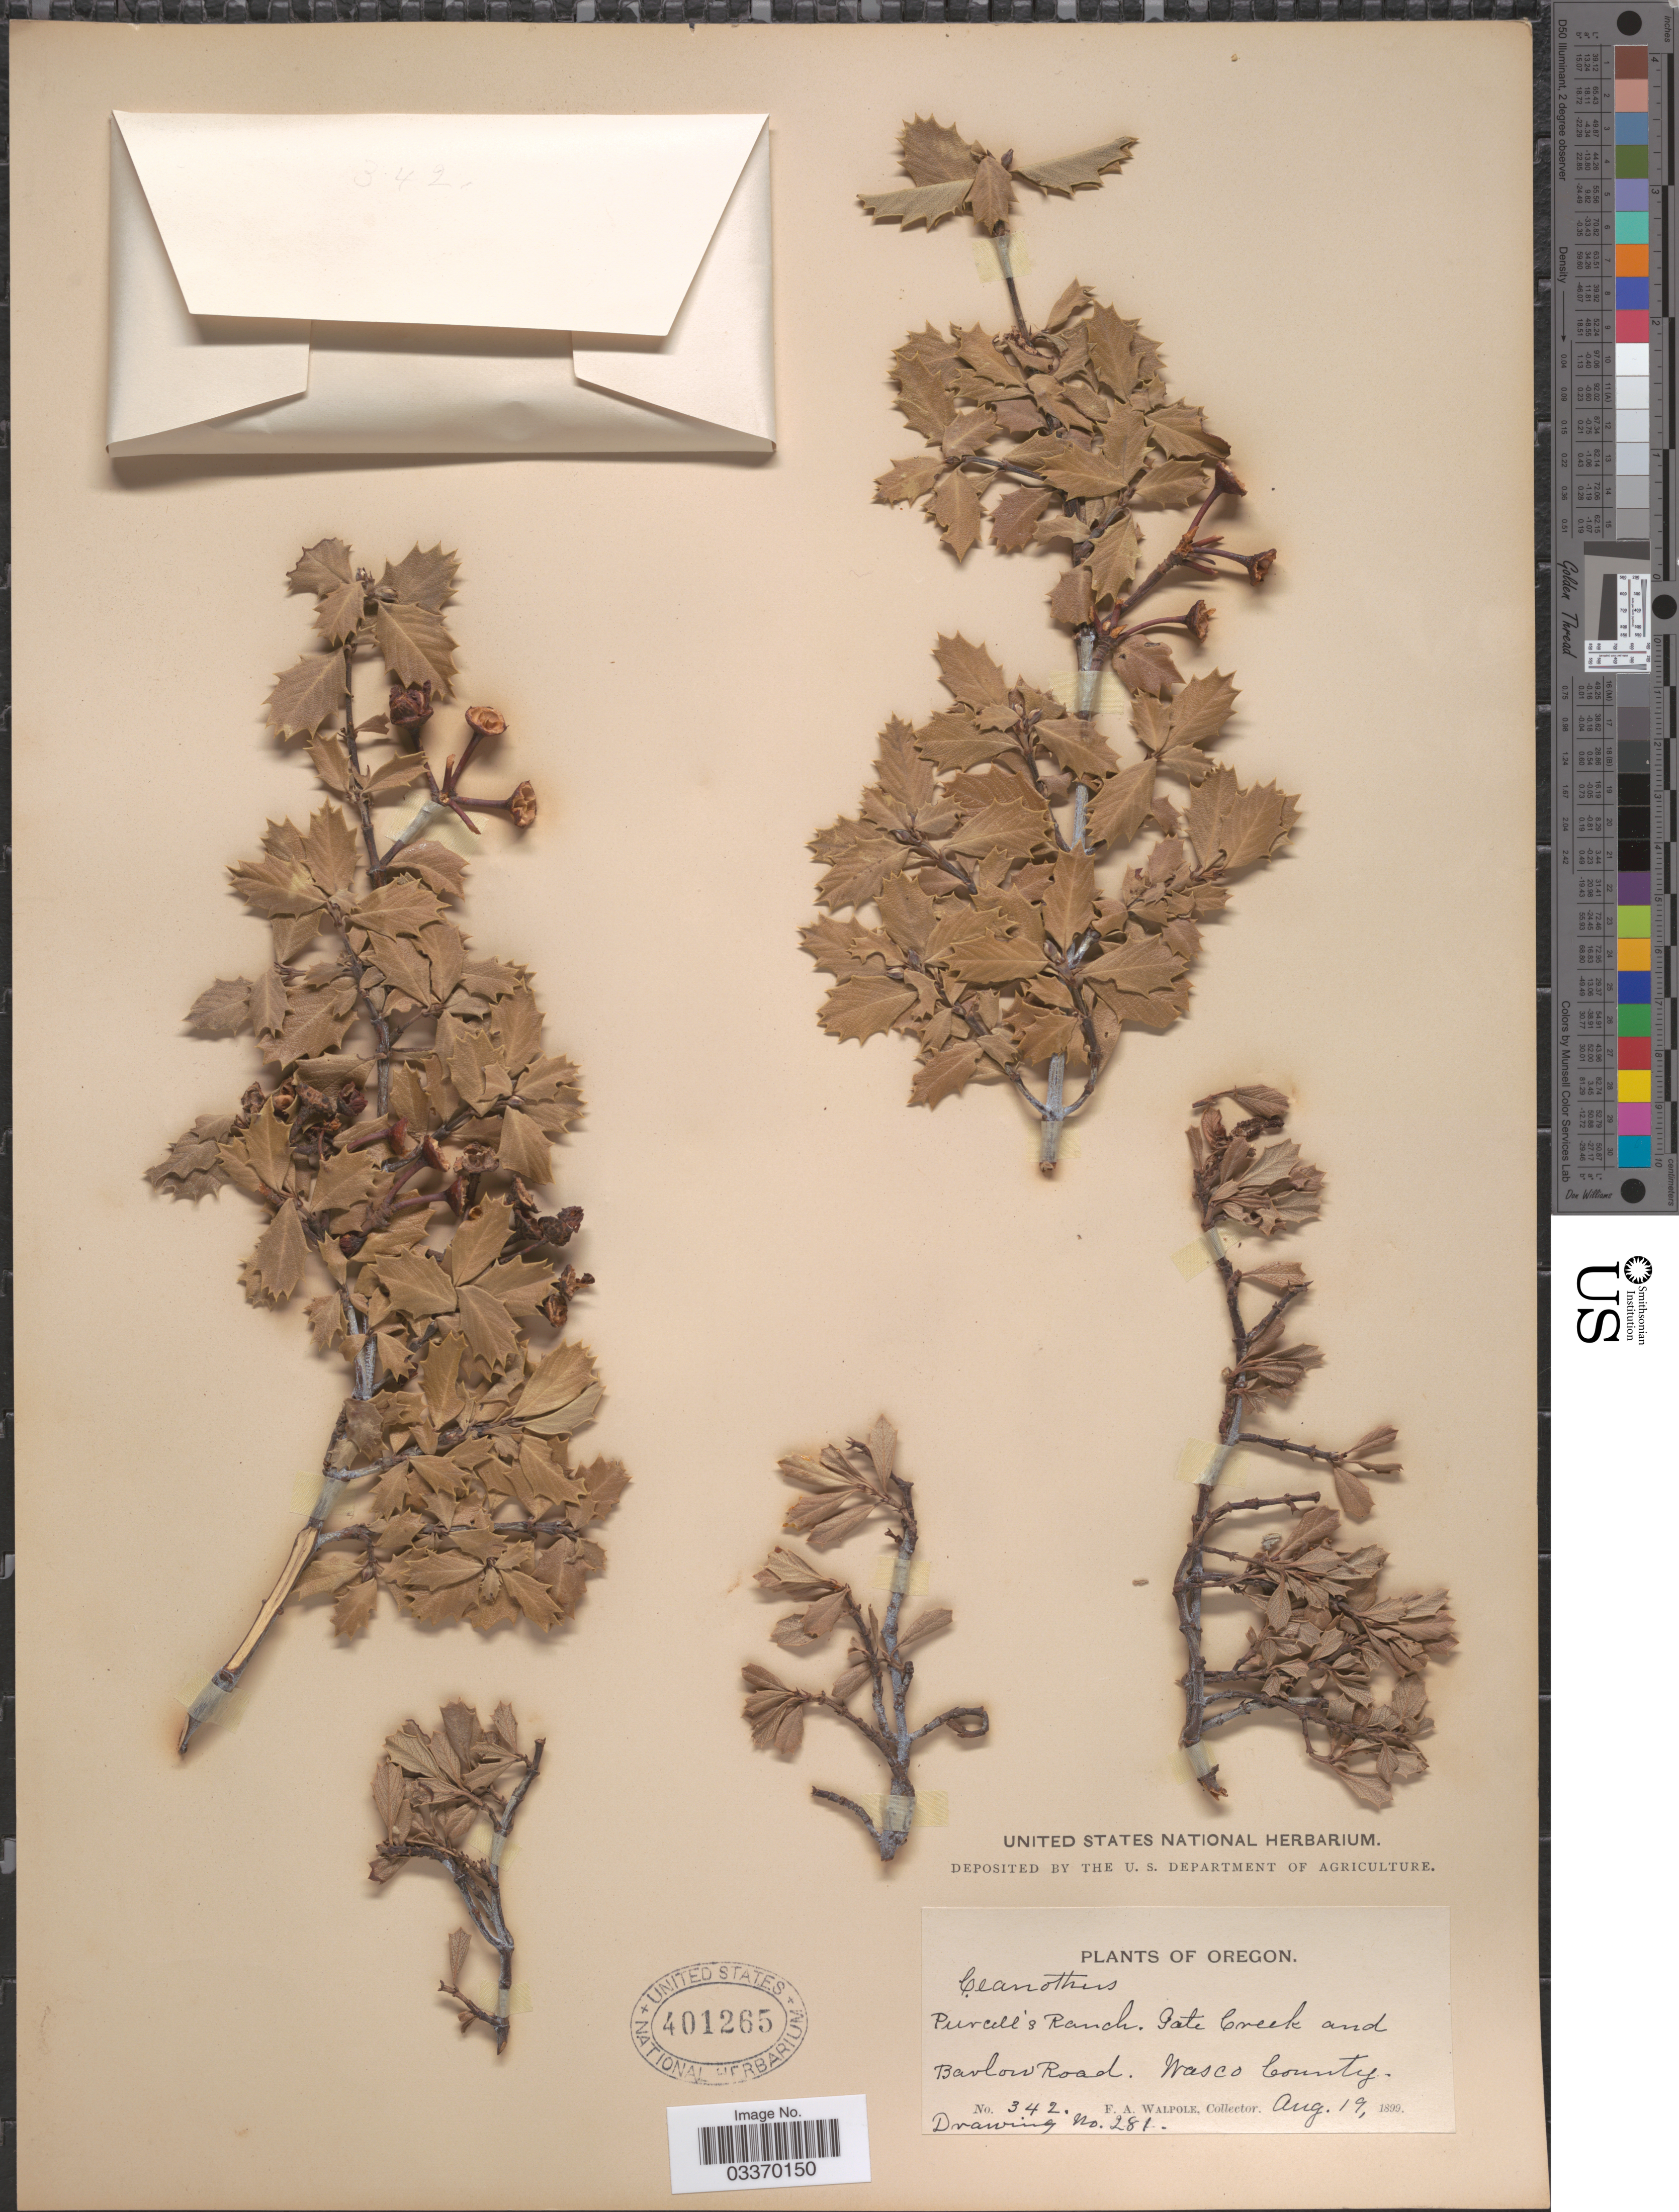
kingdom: Plantae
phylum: Tracheophyta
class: Magnoliopsida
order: Rosales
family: Rhamnaceae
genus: Ceanothus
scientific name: Ceanothus prostratus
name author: Benth.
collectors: F. Walpole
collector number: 342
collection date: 1899-08-19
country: United States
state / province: Oregon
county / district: Wasco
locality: Purcell's Ranch. Gate Creek and Barlow Road. Wasco County.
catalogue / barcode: US 401265